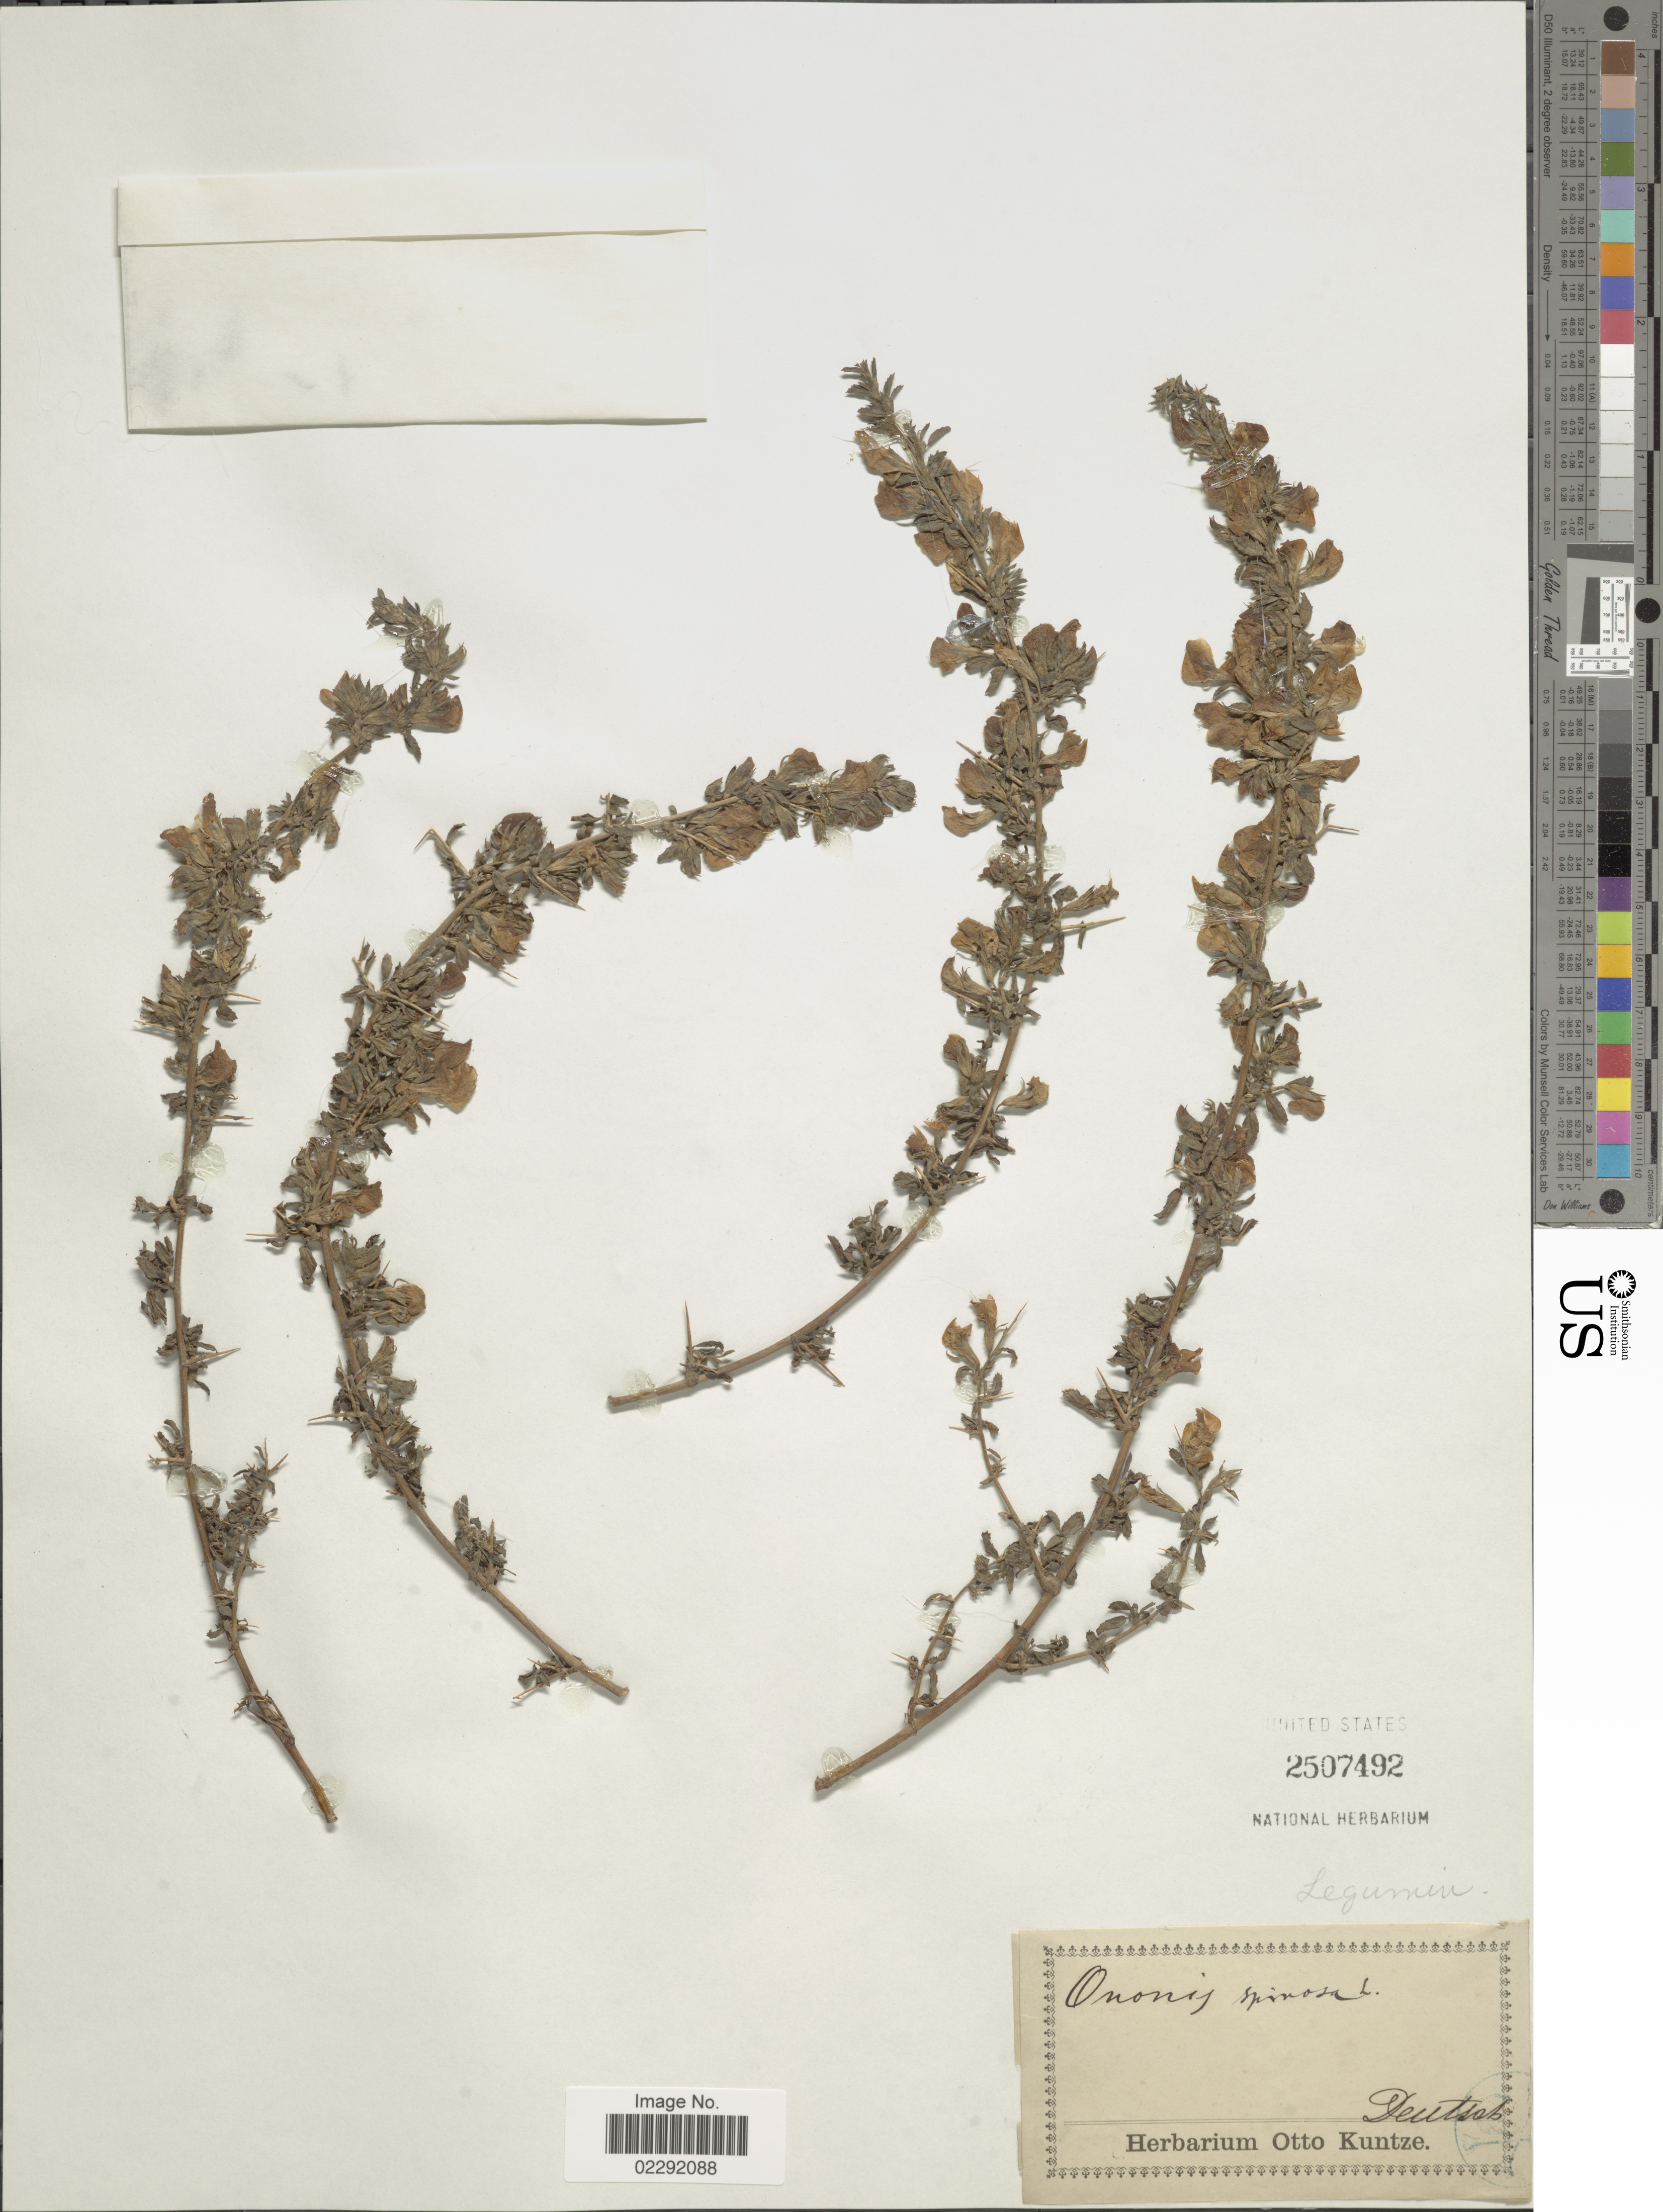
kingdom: Plantae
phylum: Tracheophyta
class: Magnoliopsida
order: Fabales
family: Fabaceae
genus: Ononis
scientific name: Ononis spinosa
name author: L.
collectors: ex herb. Otto Kuntze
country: Germany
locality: Deutschl.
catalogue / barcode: US 2507492